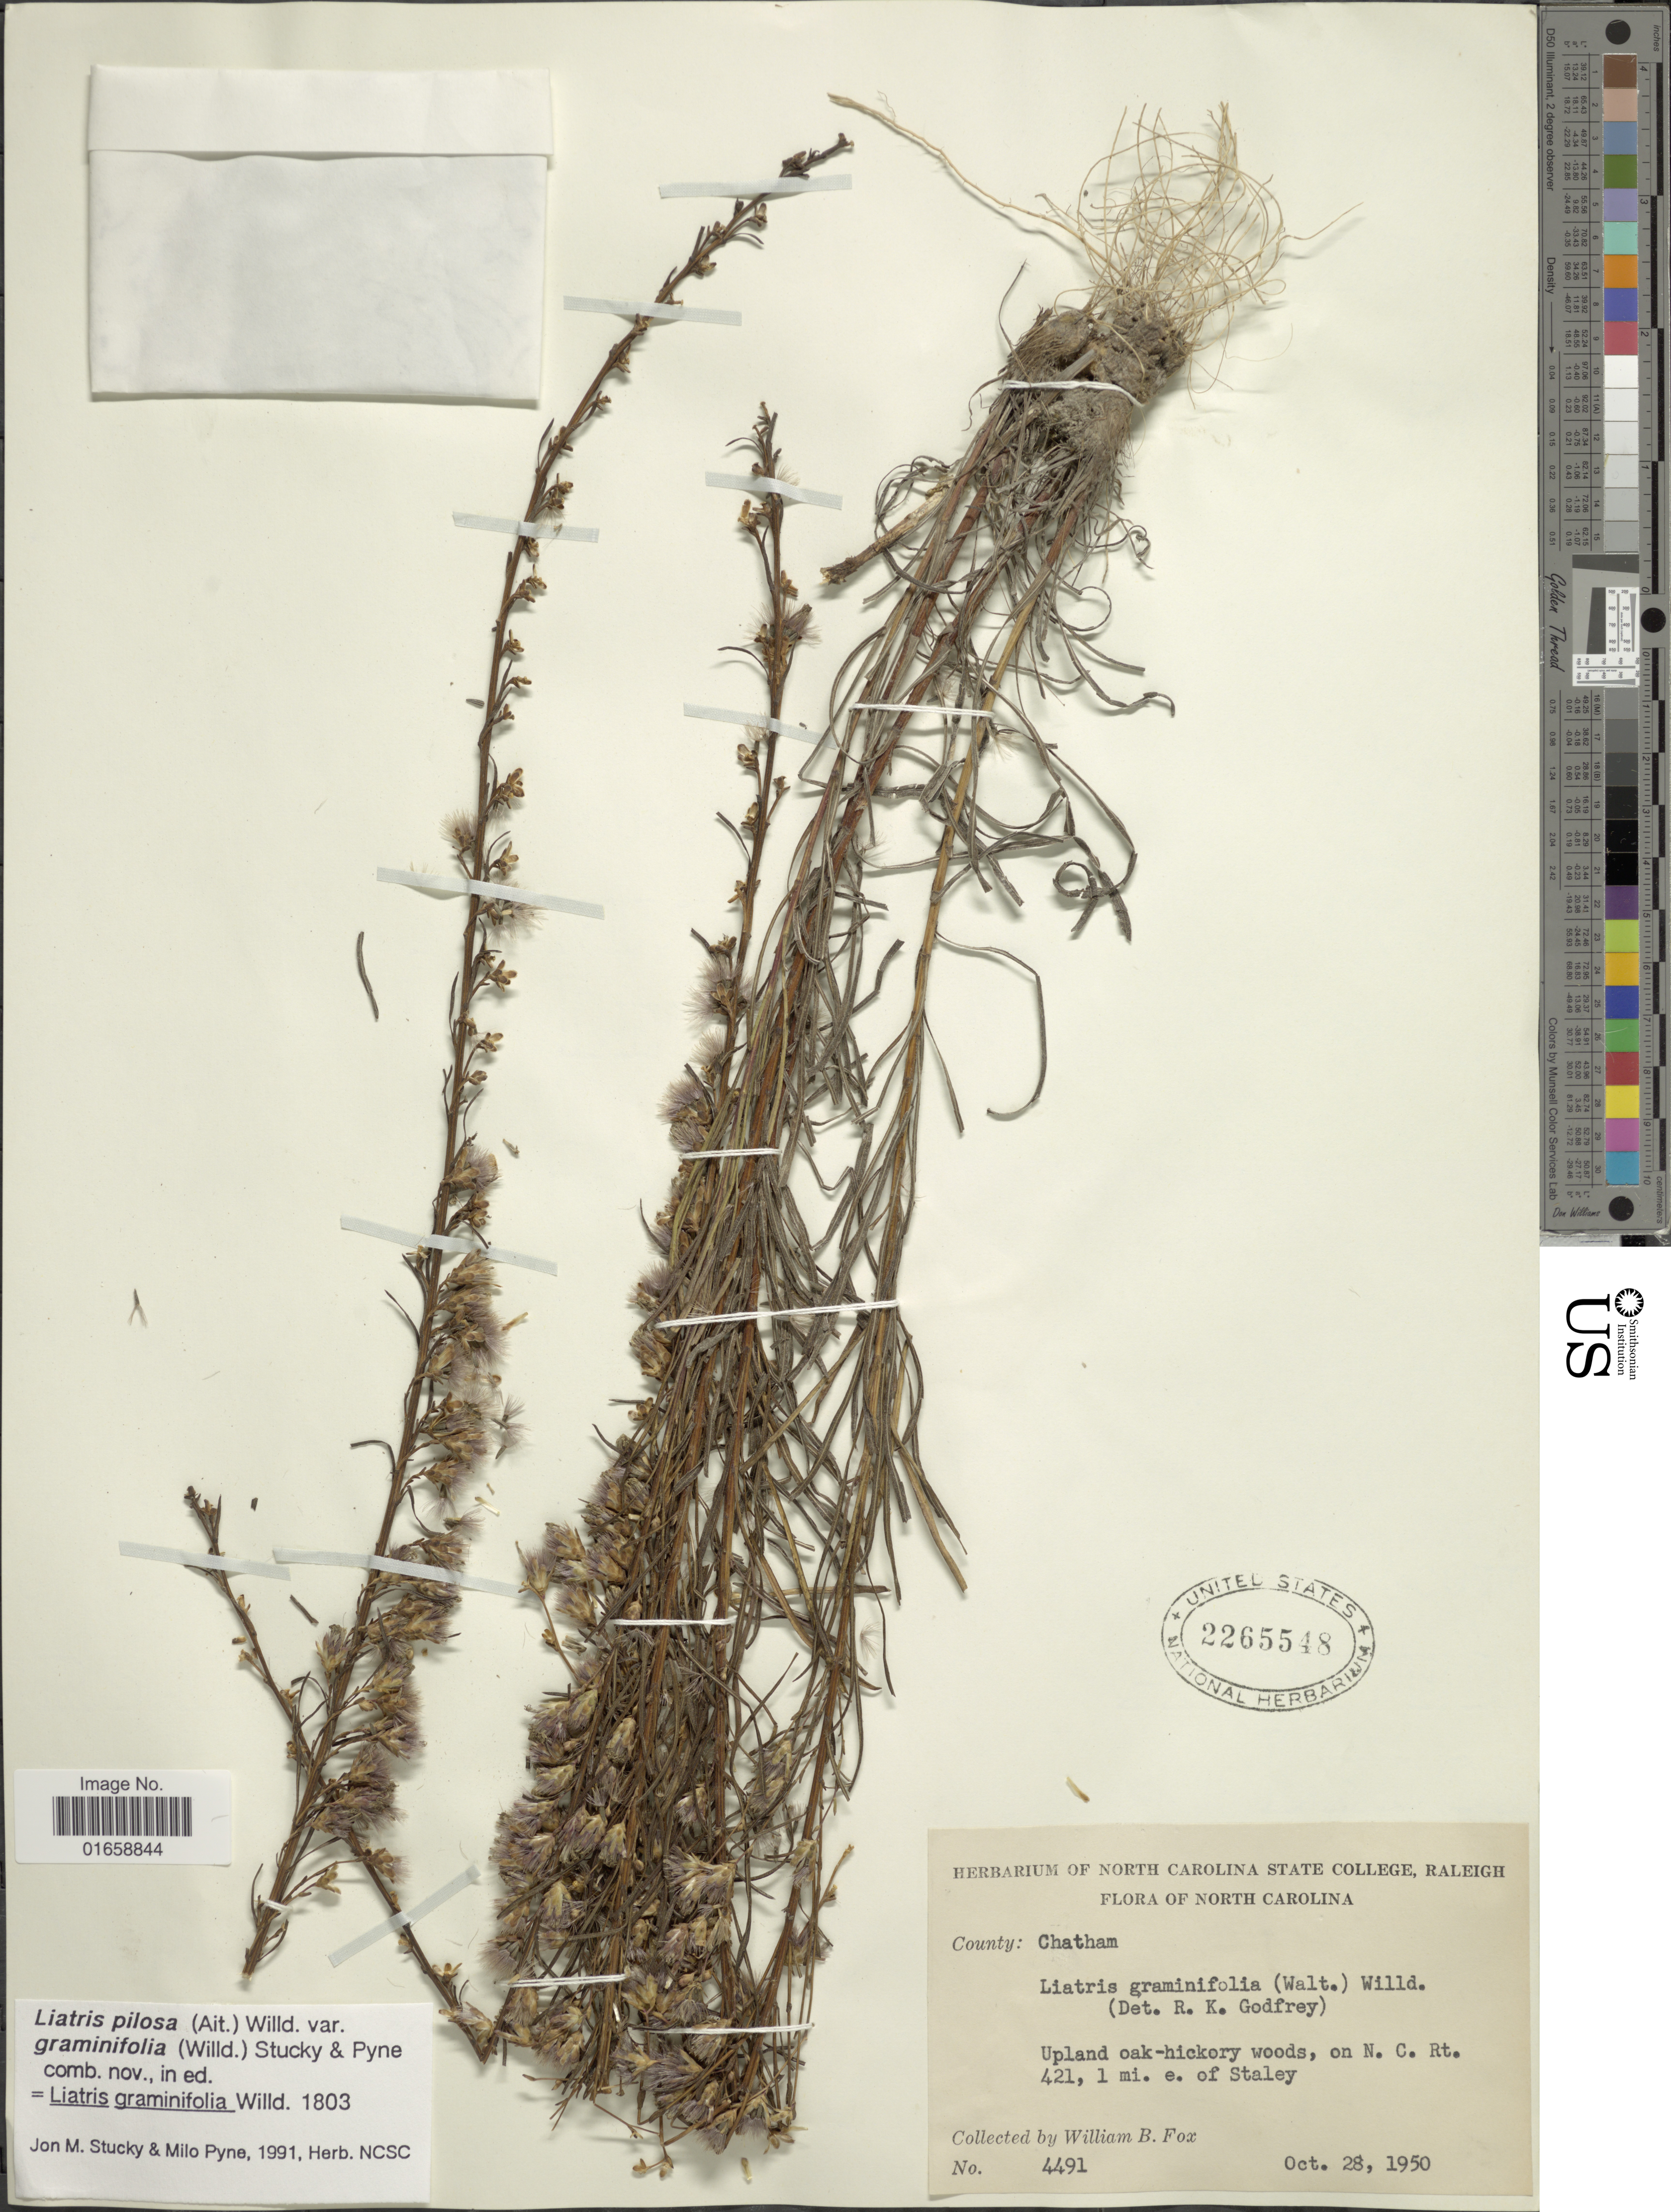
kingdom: Plantae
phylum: Tracheophyta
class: Magnoliopsida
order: Asterales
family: Asteraceae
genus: Liatris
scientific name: Liatris pilosa var. graminifolia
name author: Willd.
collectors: W. B. Fox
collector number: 4491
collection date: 1950-10-28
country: United States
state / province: North Carolina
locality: County: Chatham, Upland oak-hickory woods, on N.C. Rt. 421, 1 mi. e. of Staley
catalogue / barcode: US 2265548